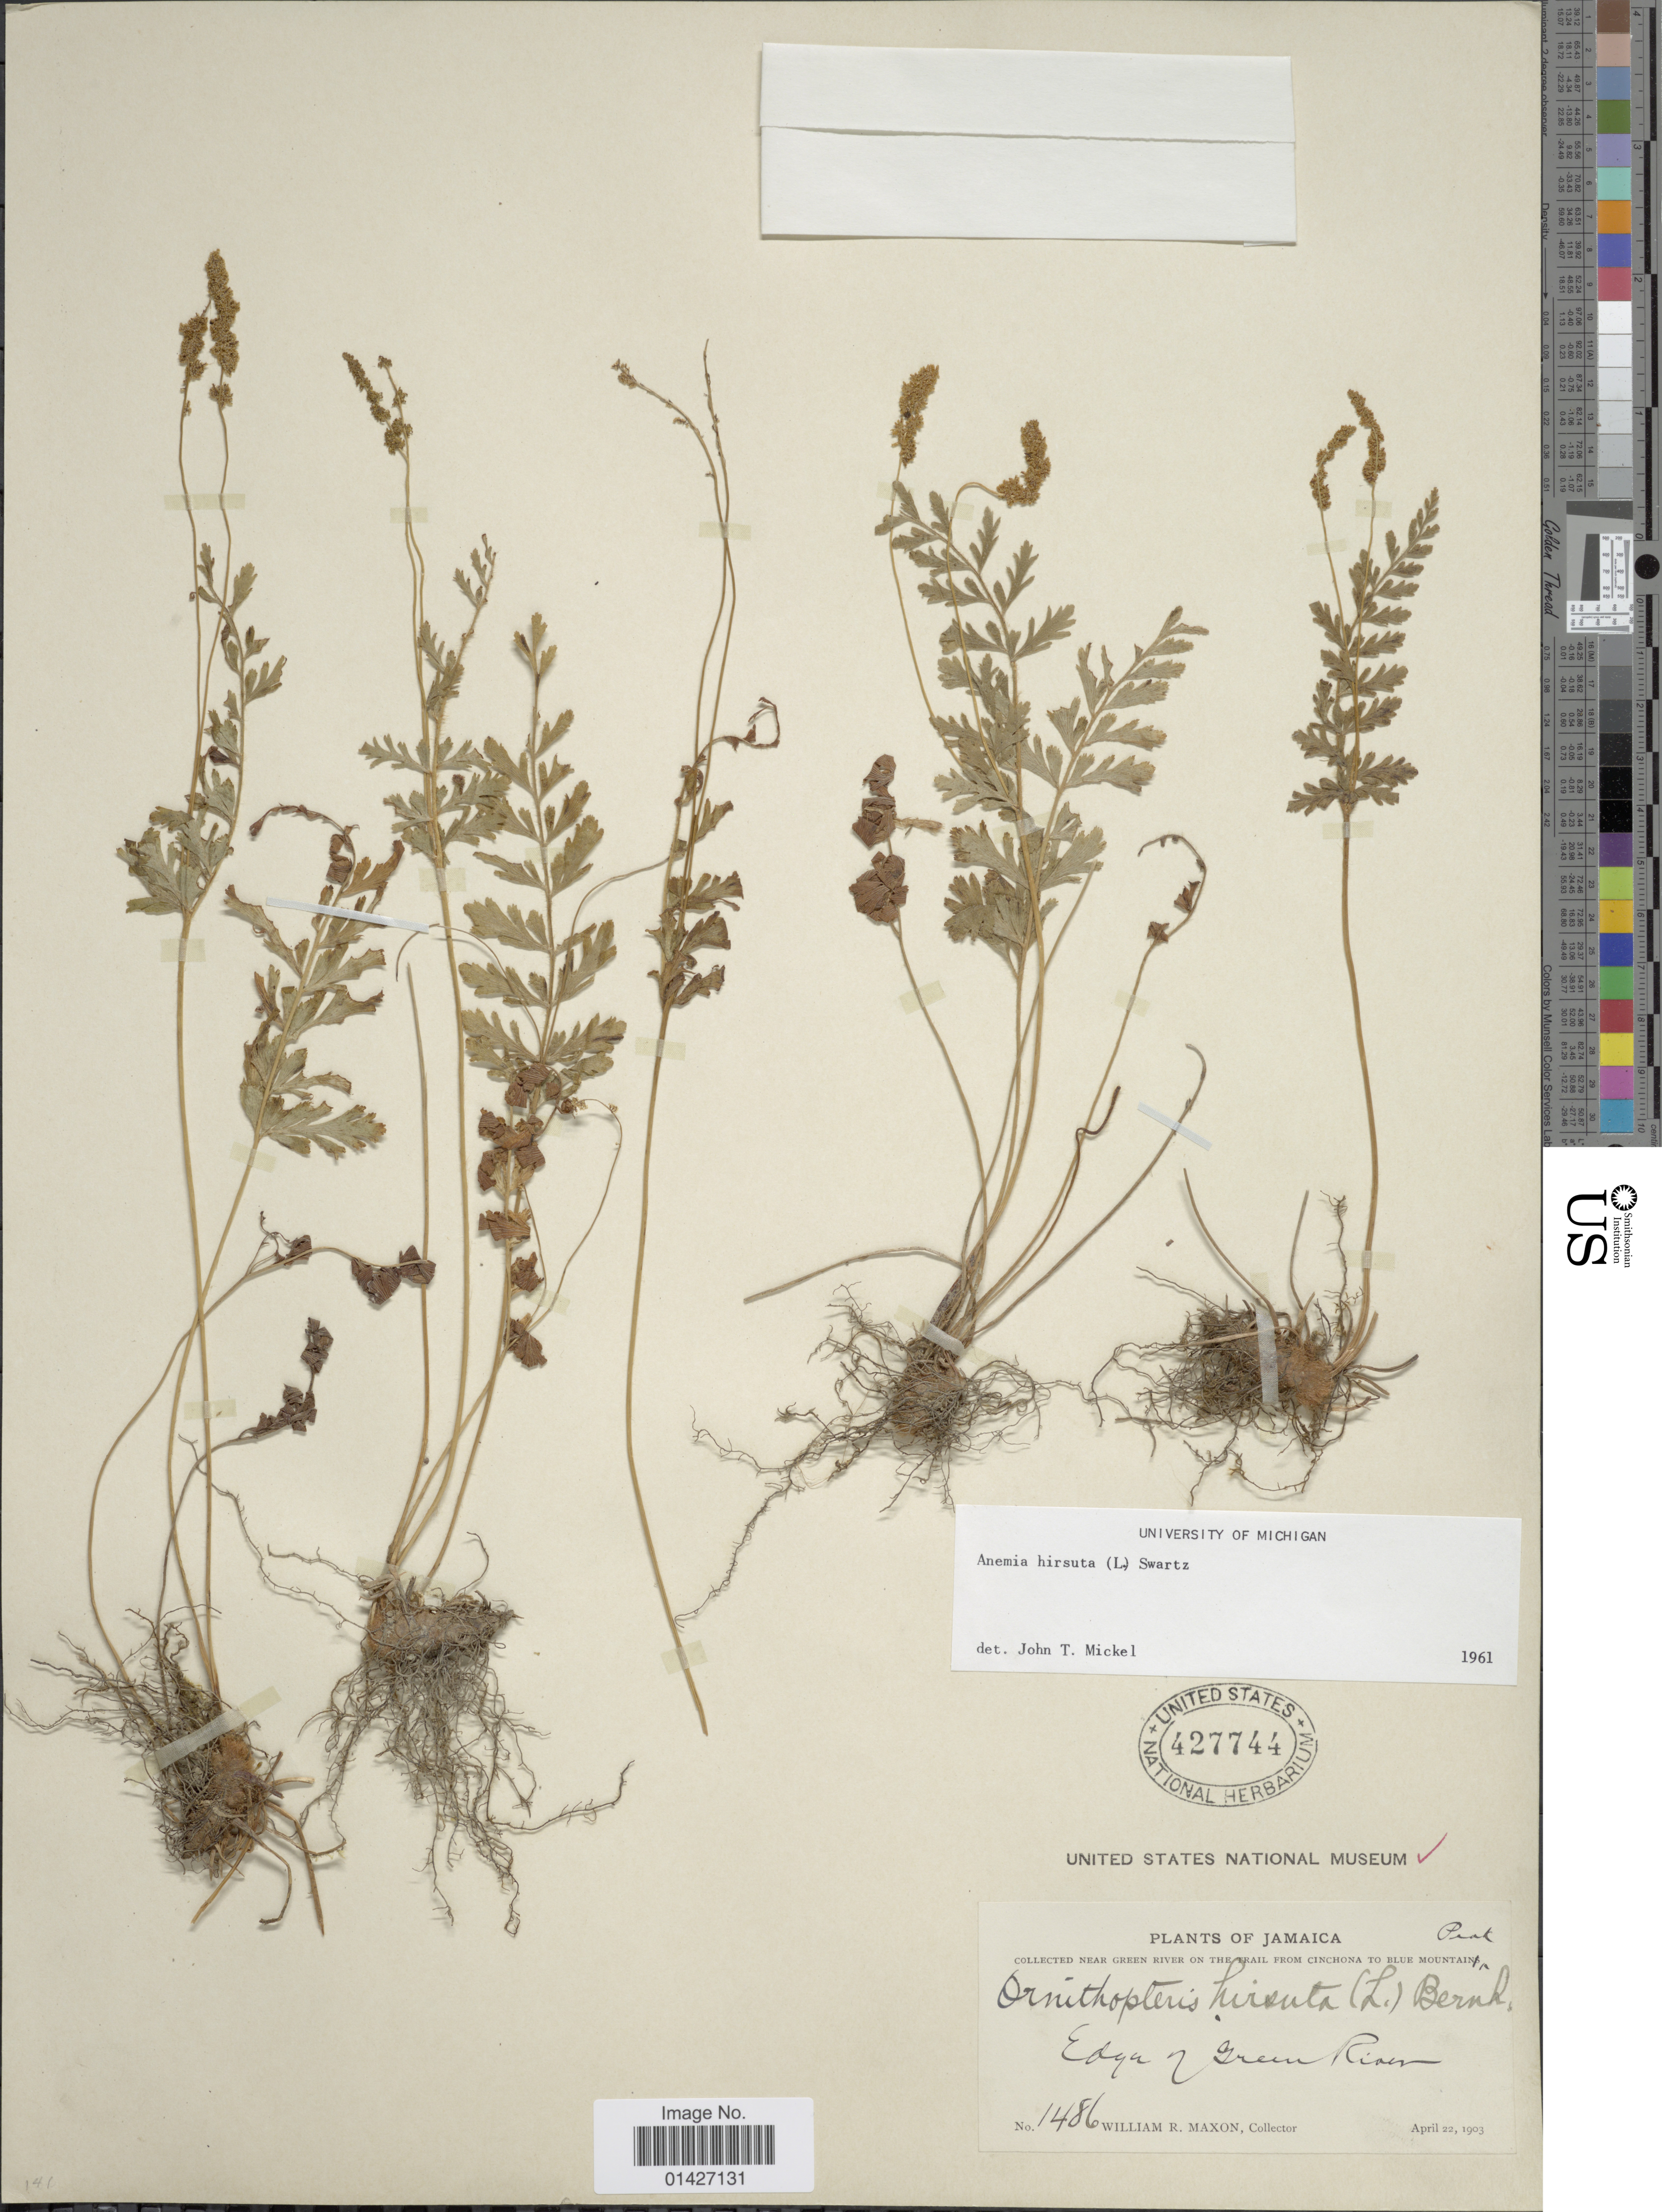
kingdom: Plantae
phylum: Tracheophyta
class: Polypodiopsida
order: Schizaeales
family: Anemiaceae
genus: Anemia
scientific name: Anemia hirsuta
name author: (L.) Sw.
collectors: W. R. Maxon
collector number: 1486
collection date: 1903-04-22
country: Jamaica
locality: Near Green River on the trail from Cinchona to Blue Mountain. Edge of Green River.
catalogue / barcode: US 427744